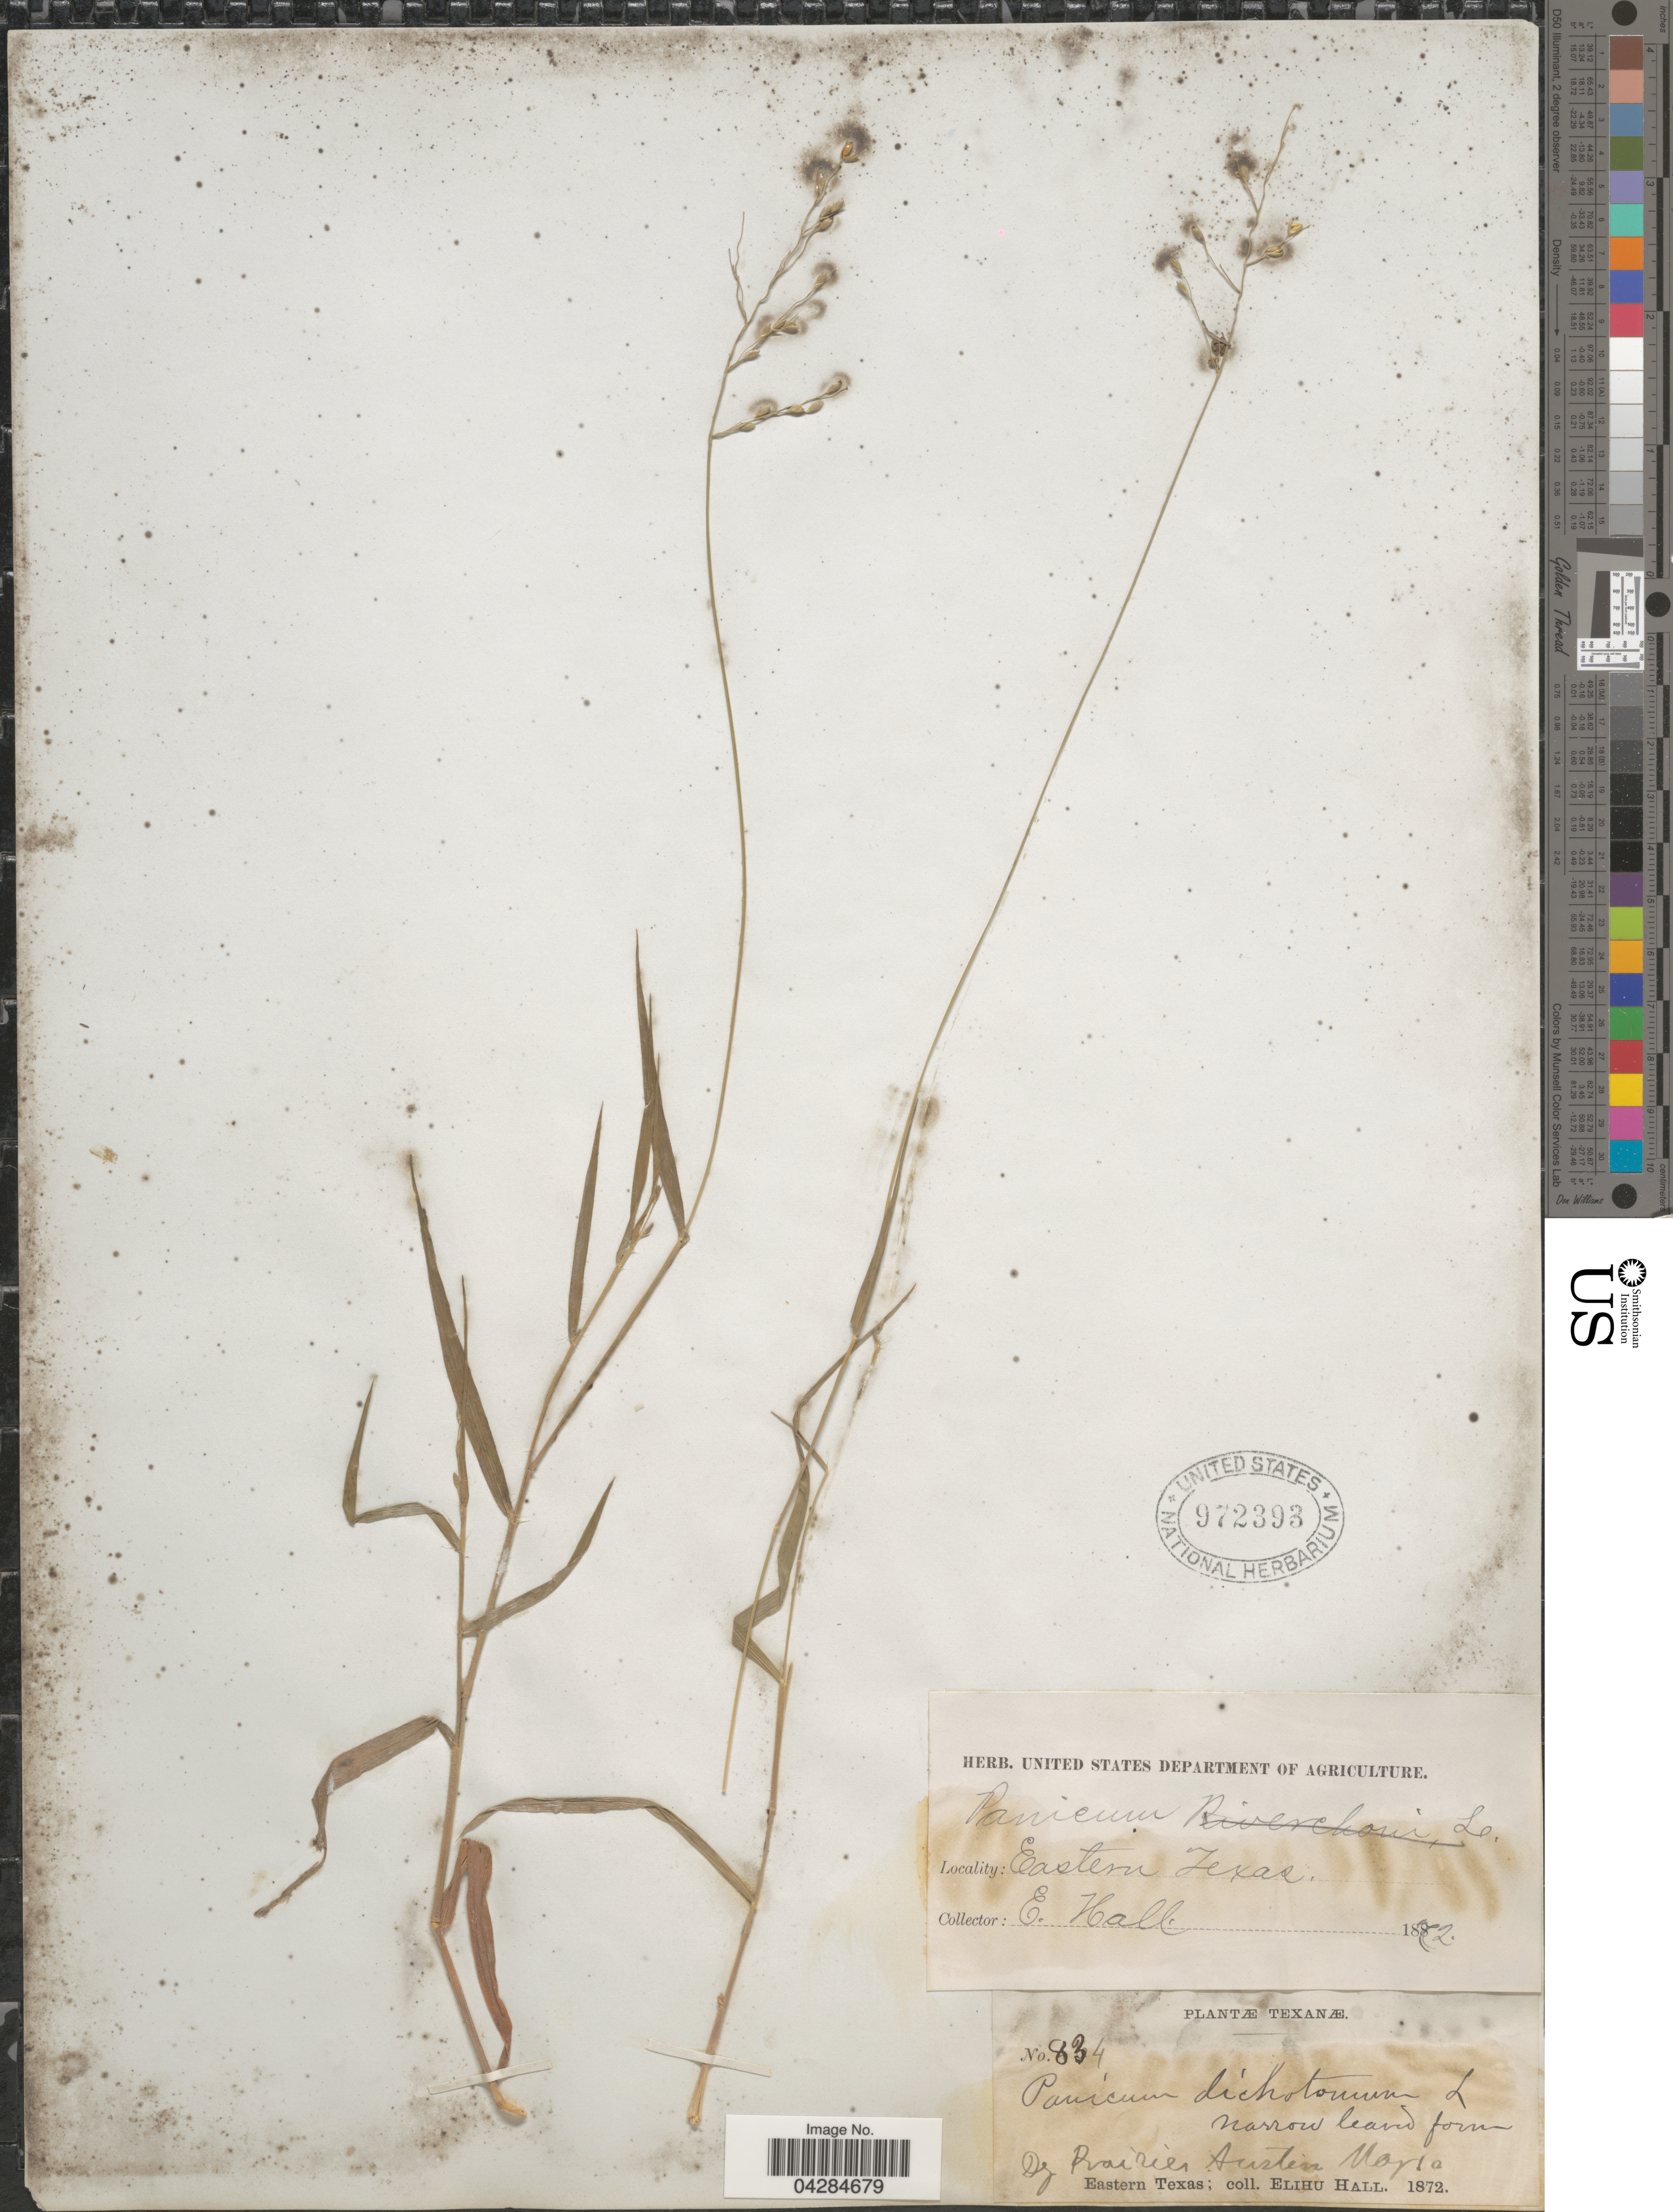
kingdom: Plantae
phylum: Tracheophyta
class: Liliopsida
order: Poales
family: Poaceae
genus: Dichanthelium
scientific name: Dichanthelium pedicellatum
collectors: E. Hall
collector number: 834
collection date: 1872-05-10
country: United States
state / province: Texas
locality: Dry Prairies Austin. Eastern Texas.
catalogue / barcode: US 972393